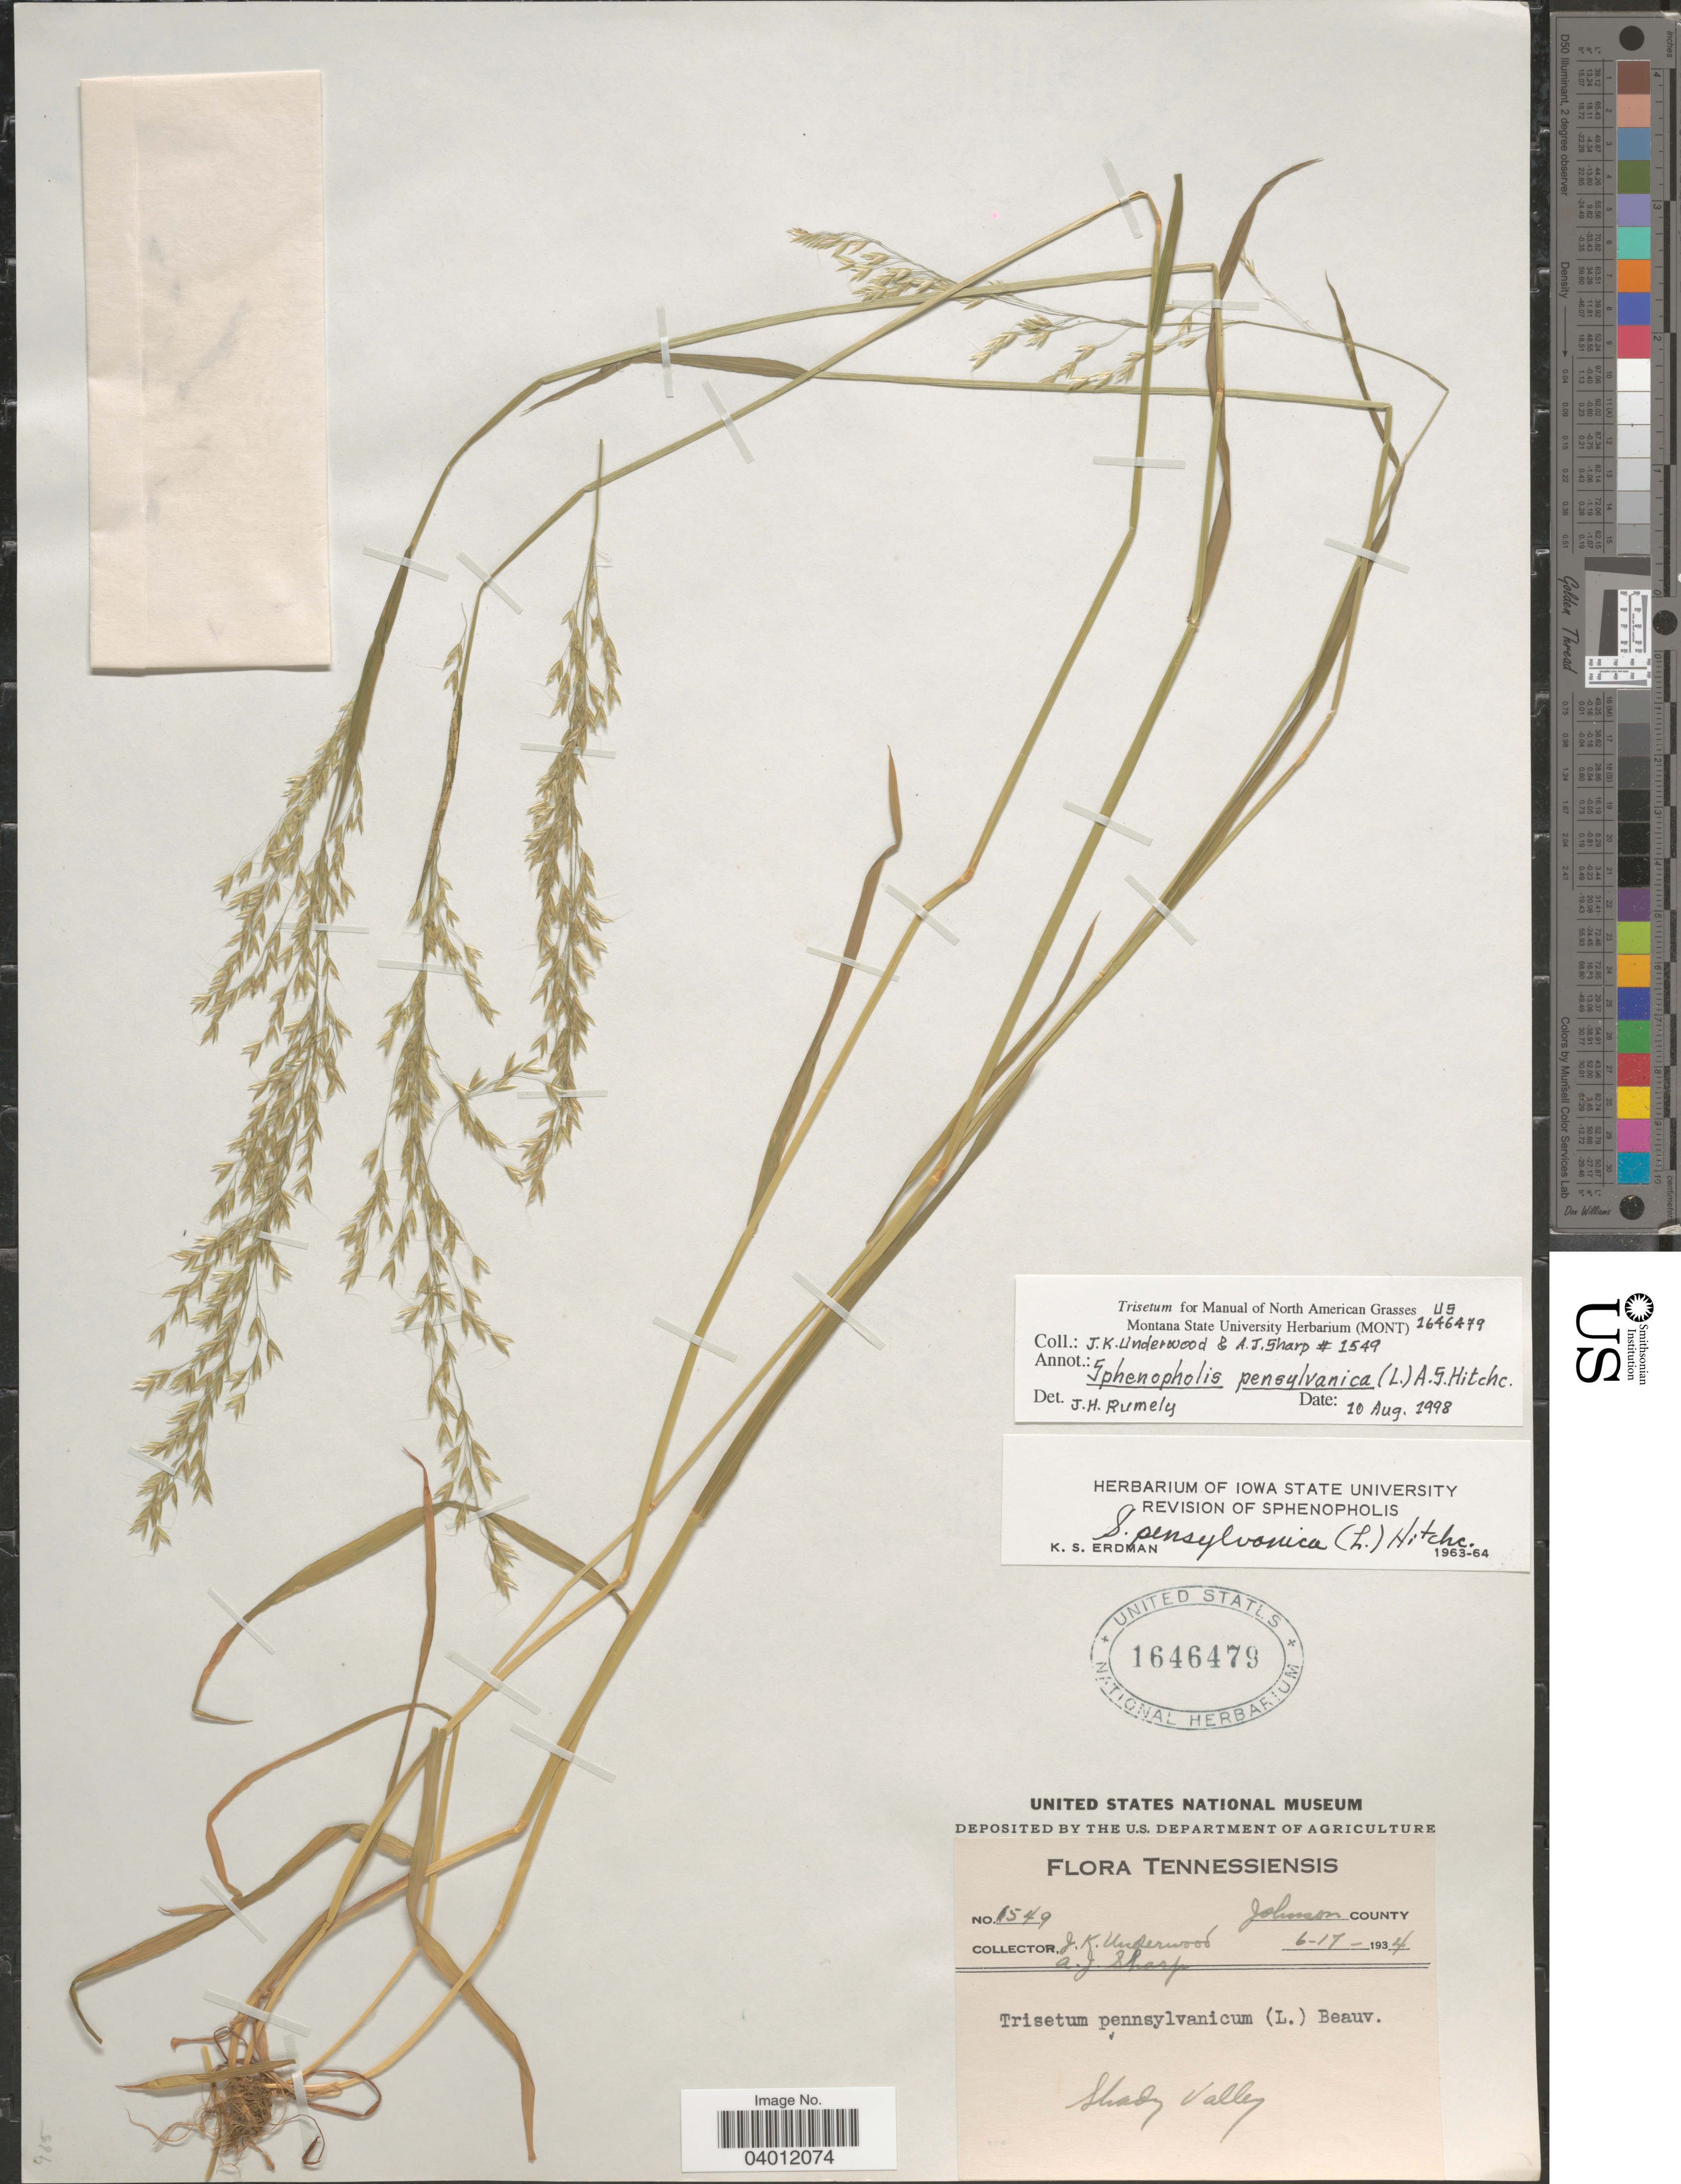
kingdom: Plantae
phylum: Tracheophyta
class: Liliopsida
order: Poales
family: Poaceae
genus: Sphenopholis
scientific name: Sphenopholis pensylvanica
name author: (L.) Hitchc.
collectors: J. K. Underwood & A. J. Sharp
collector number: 1549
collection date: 1934-06-17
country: United States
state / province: Tennessee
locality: Johnson County. Shady Valley.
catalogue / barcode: US 1646479